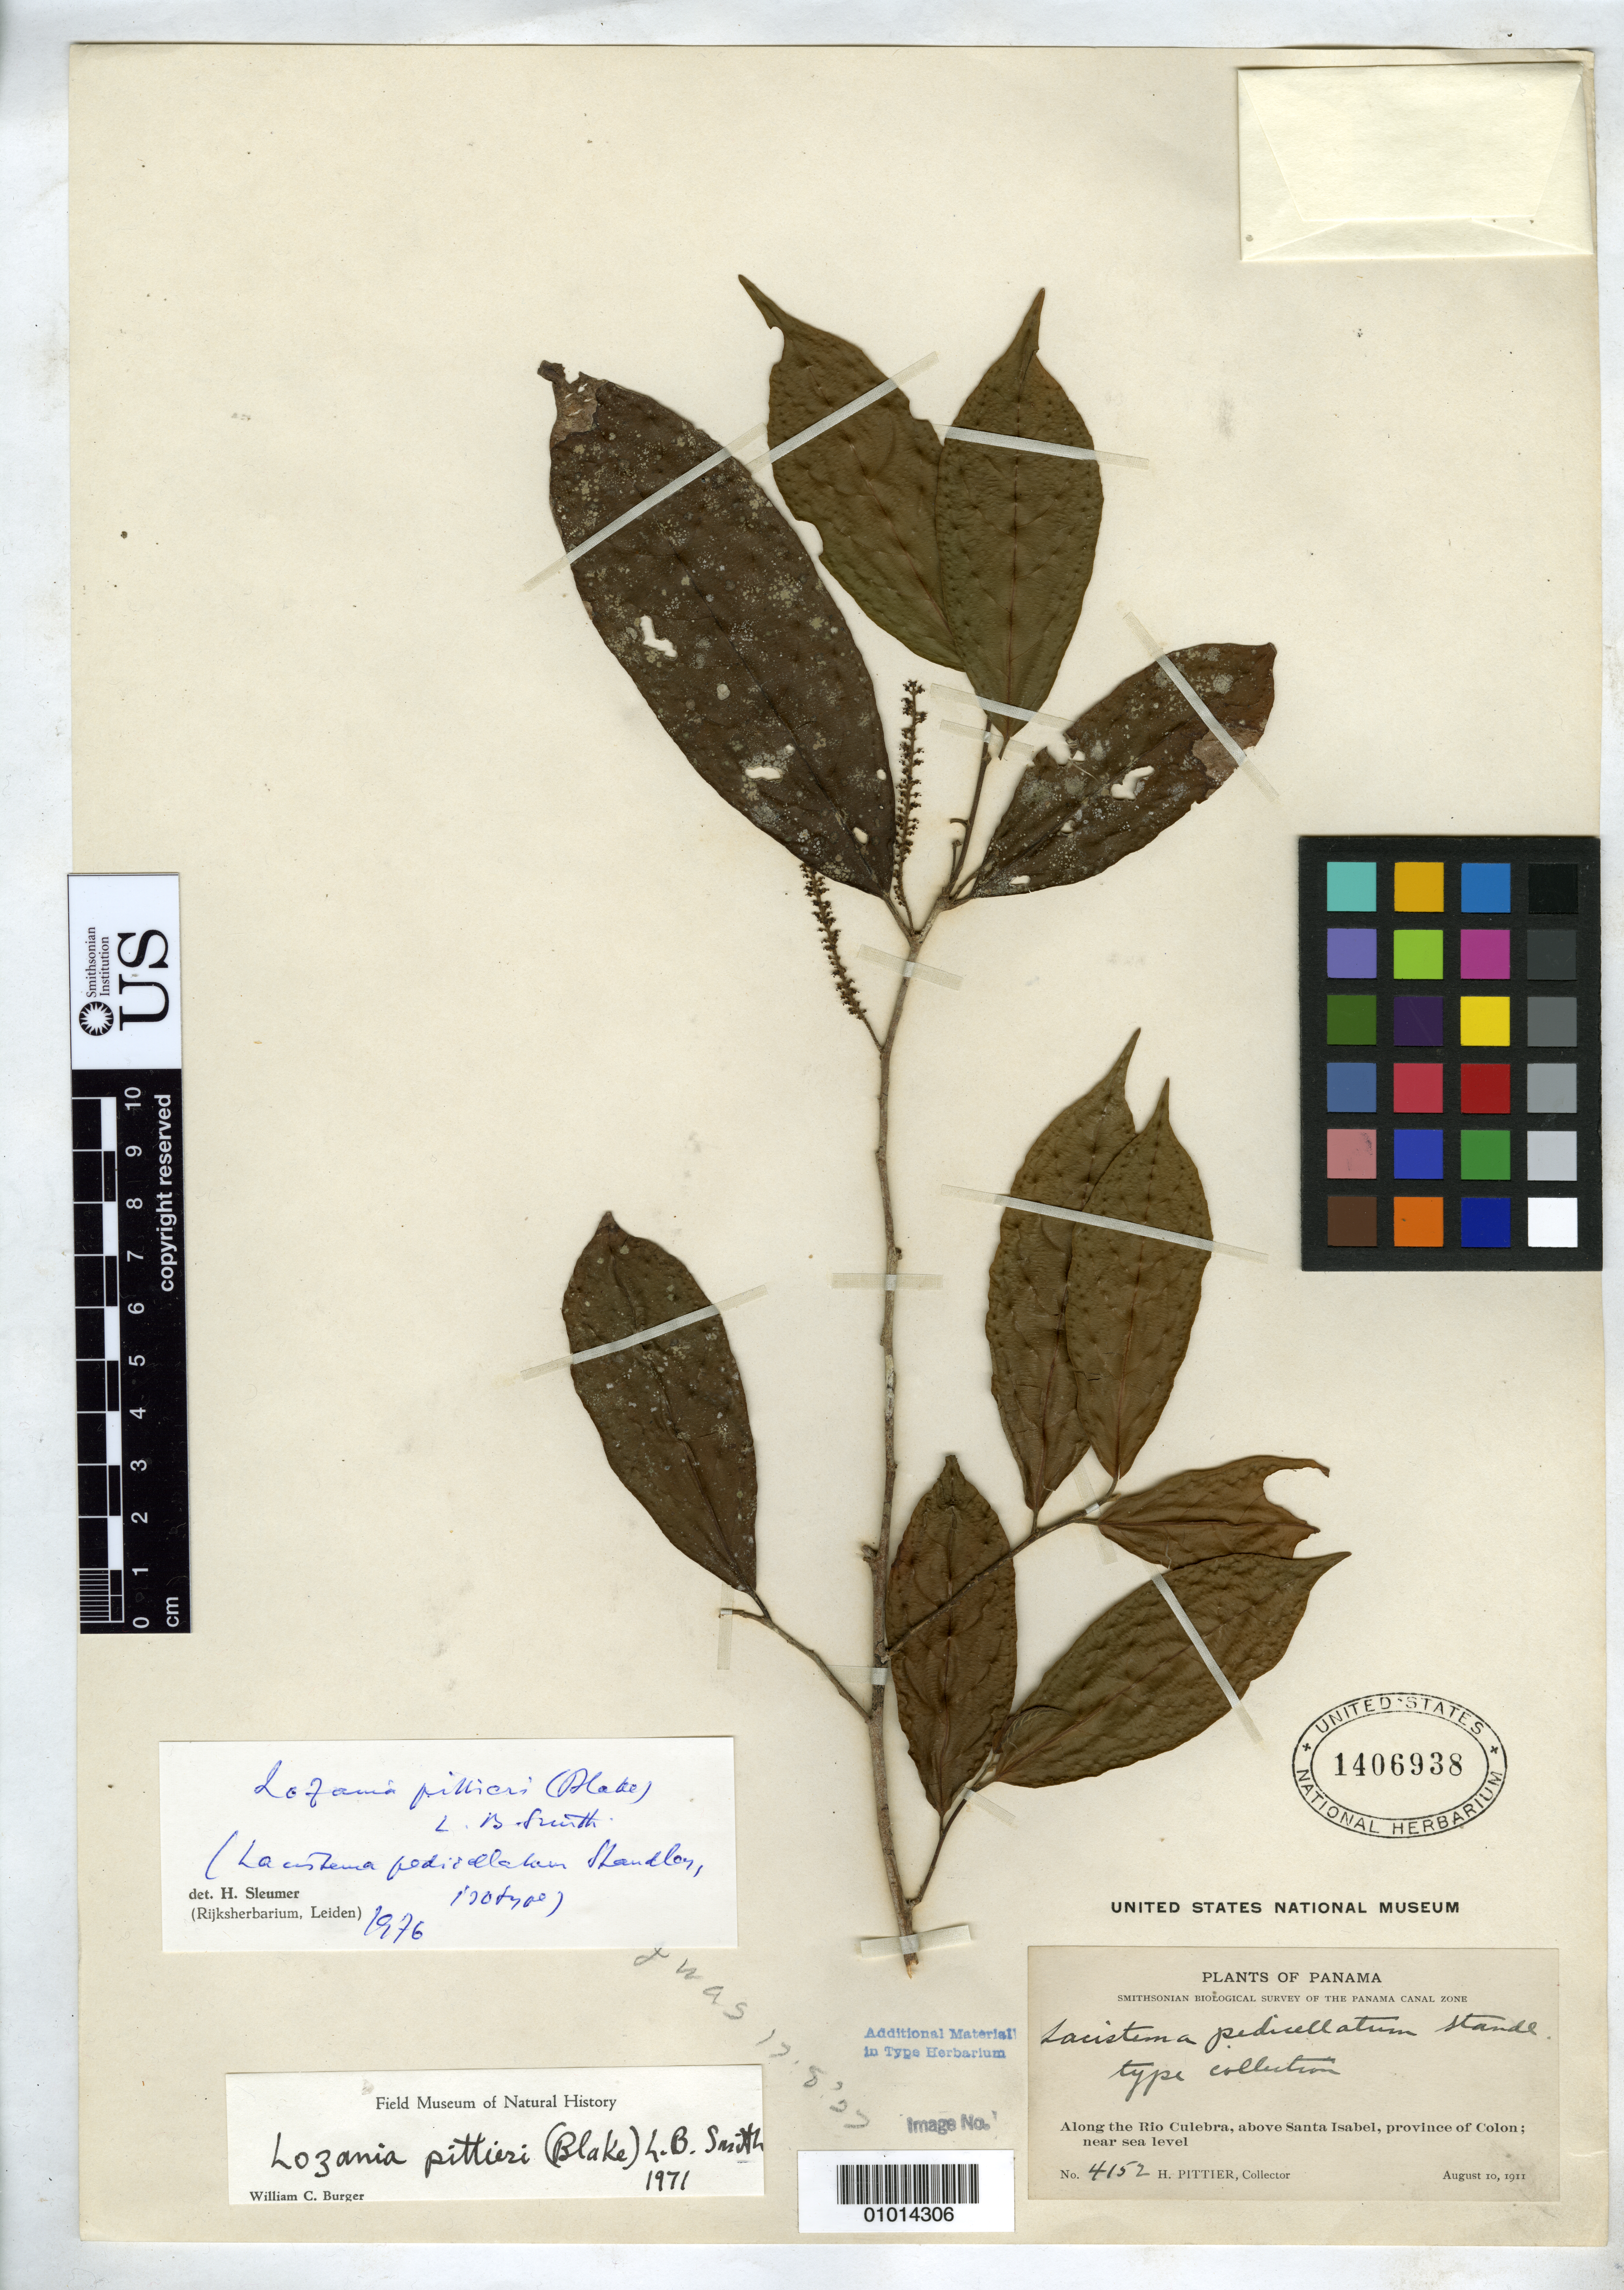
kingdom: Plantae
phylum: Tracheophyta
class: Magnoliopsida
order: Malpighiales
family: Lacistemataceae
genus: Lacistema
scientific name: Lacistema pedicellatum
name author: Standl.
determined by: Sleumer, H. O.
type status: Isotype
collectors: H. F. Pittier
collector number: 4152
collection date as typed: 10 Aug 1911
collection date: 1911-08-10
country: Panama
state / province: Colón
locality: Along Rio Culebra, above Santa Isabel.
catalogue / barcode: US 1406938